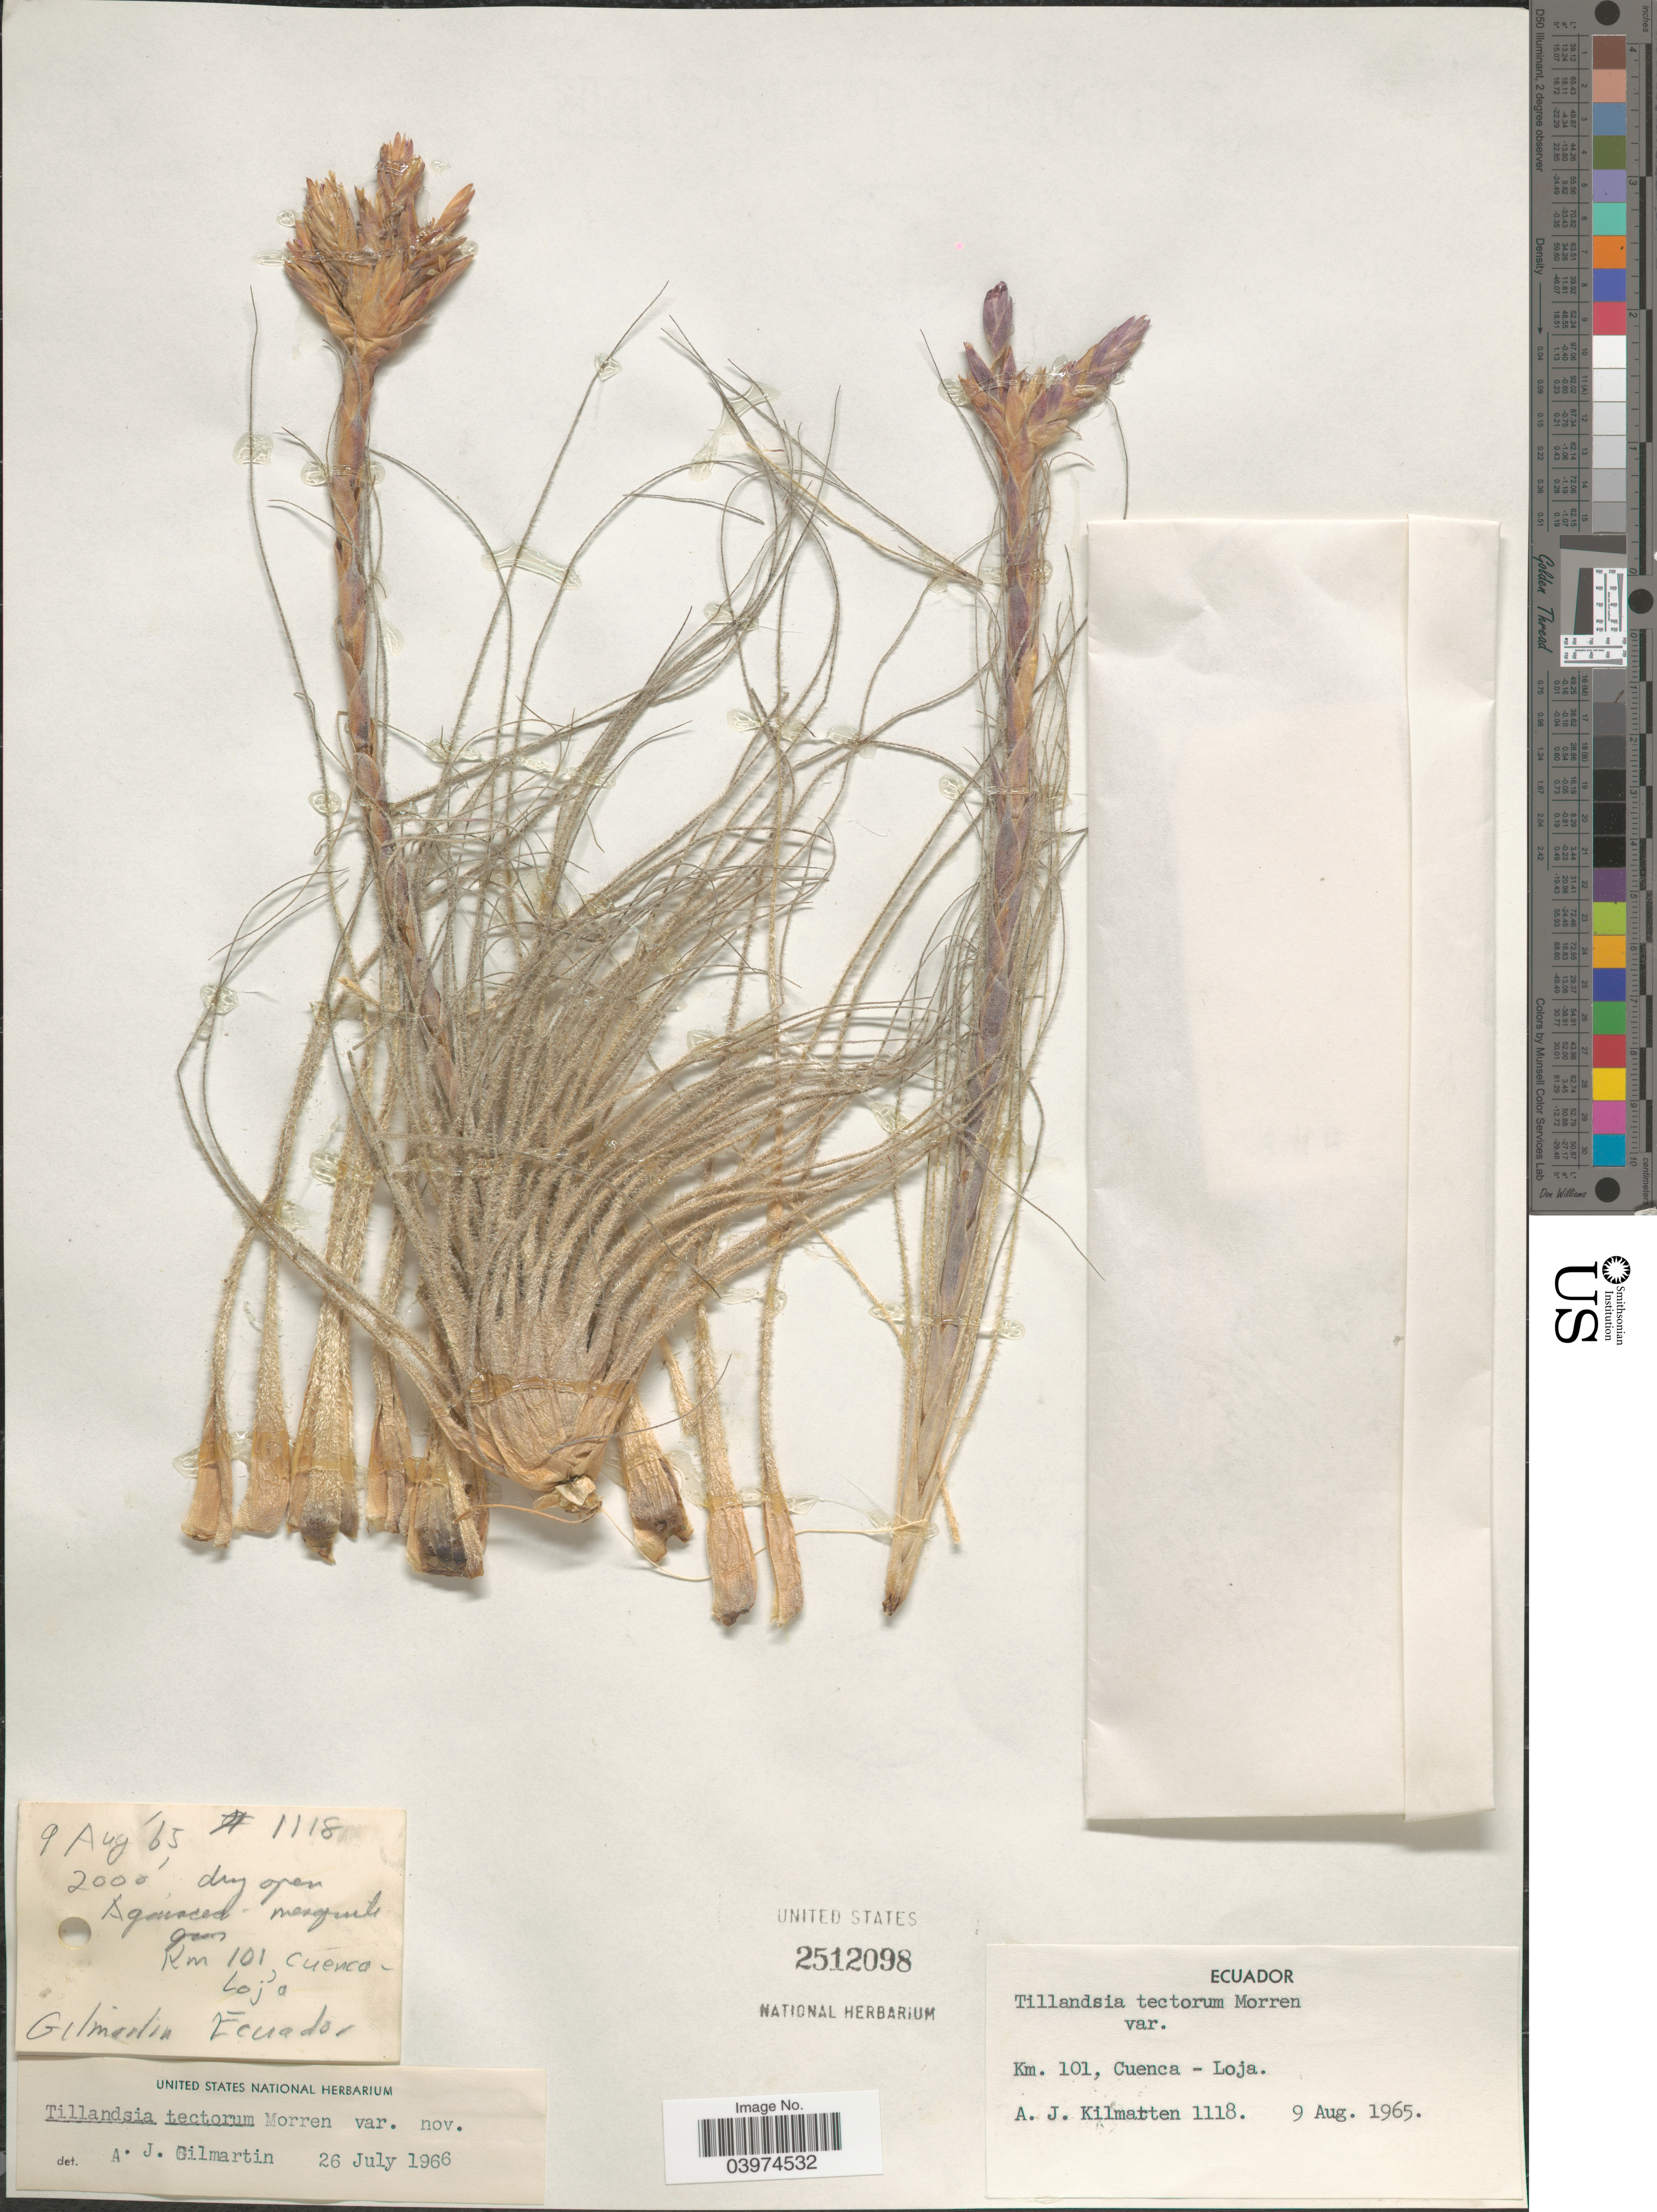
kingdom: Plantae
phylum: Tracheophyta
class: Liliopsida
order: Poales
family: Bromeliaceae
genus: Tillandsia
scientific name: Tillandsia tectorum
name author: É. Morren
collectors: A. Kilmatten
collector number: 1118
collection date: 1965-08-09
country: Ecuador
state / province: Loja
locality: Km. 101, Cuenca-Loja.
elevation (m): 610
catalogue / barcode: US 2512098